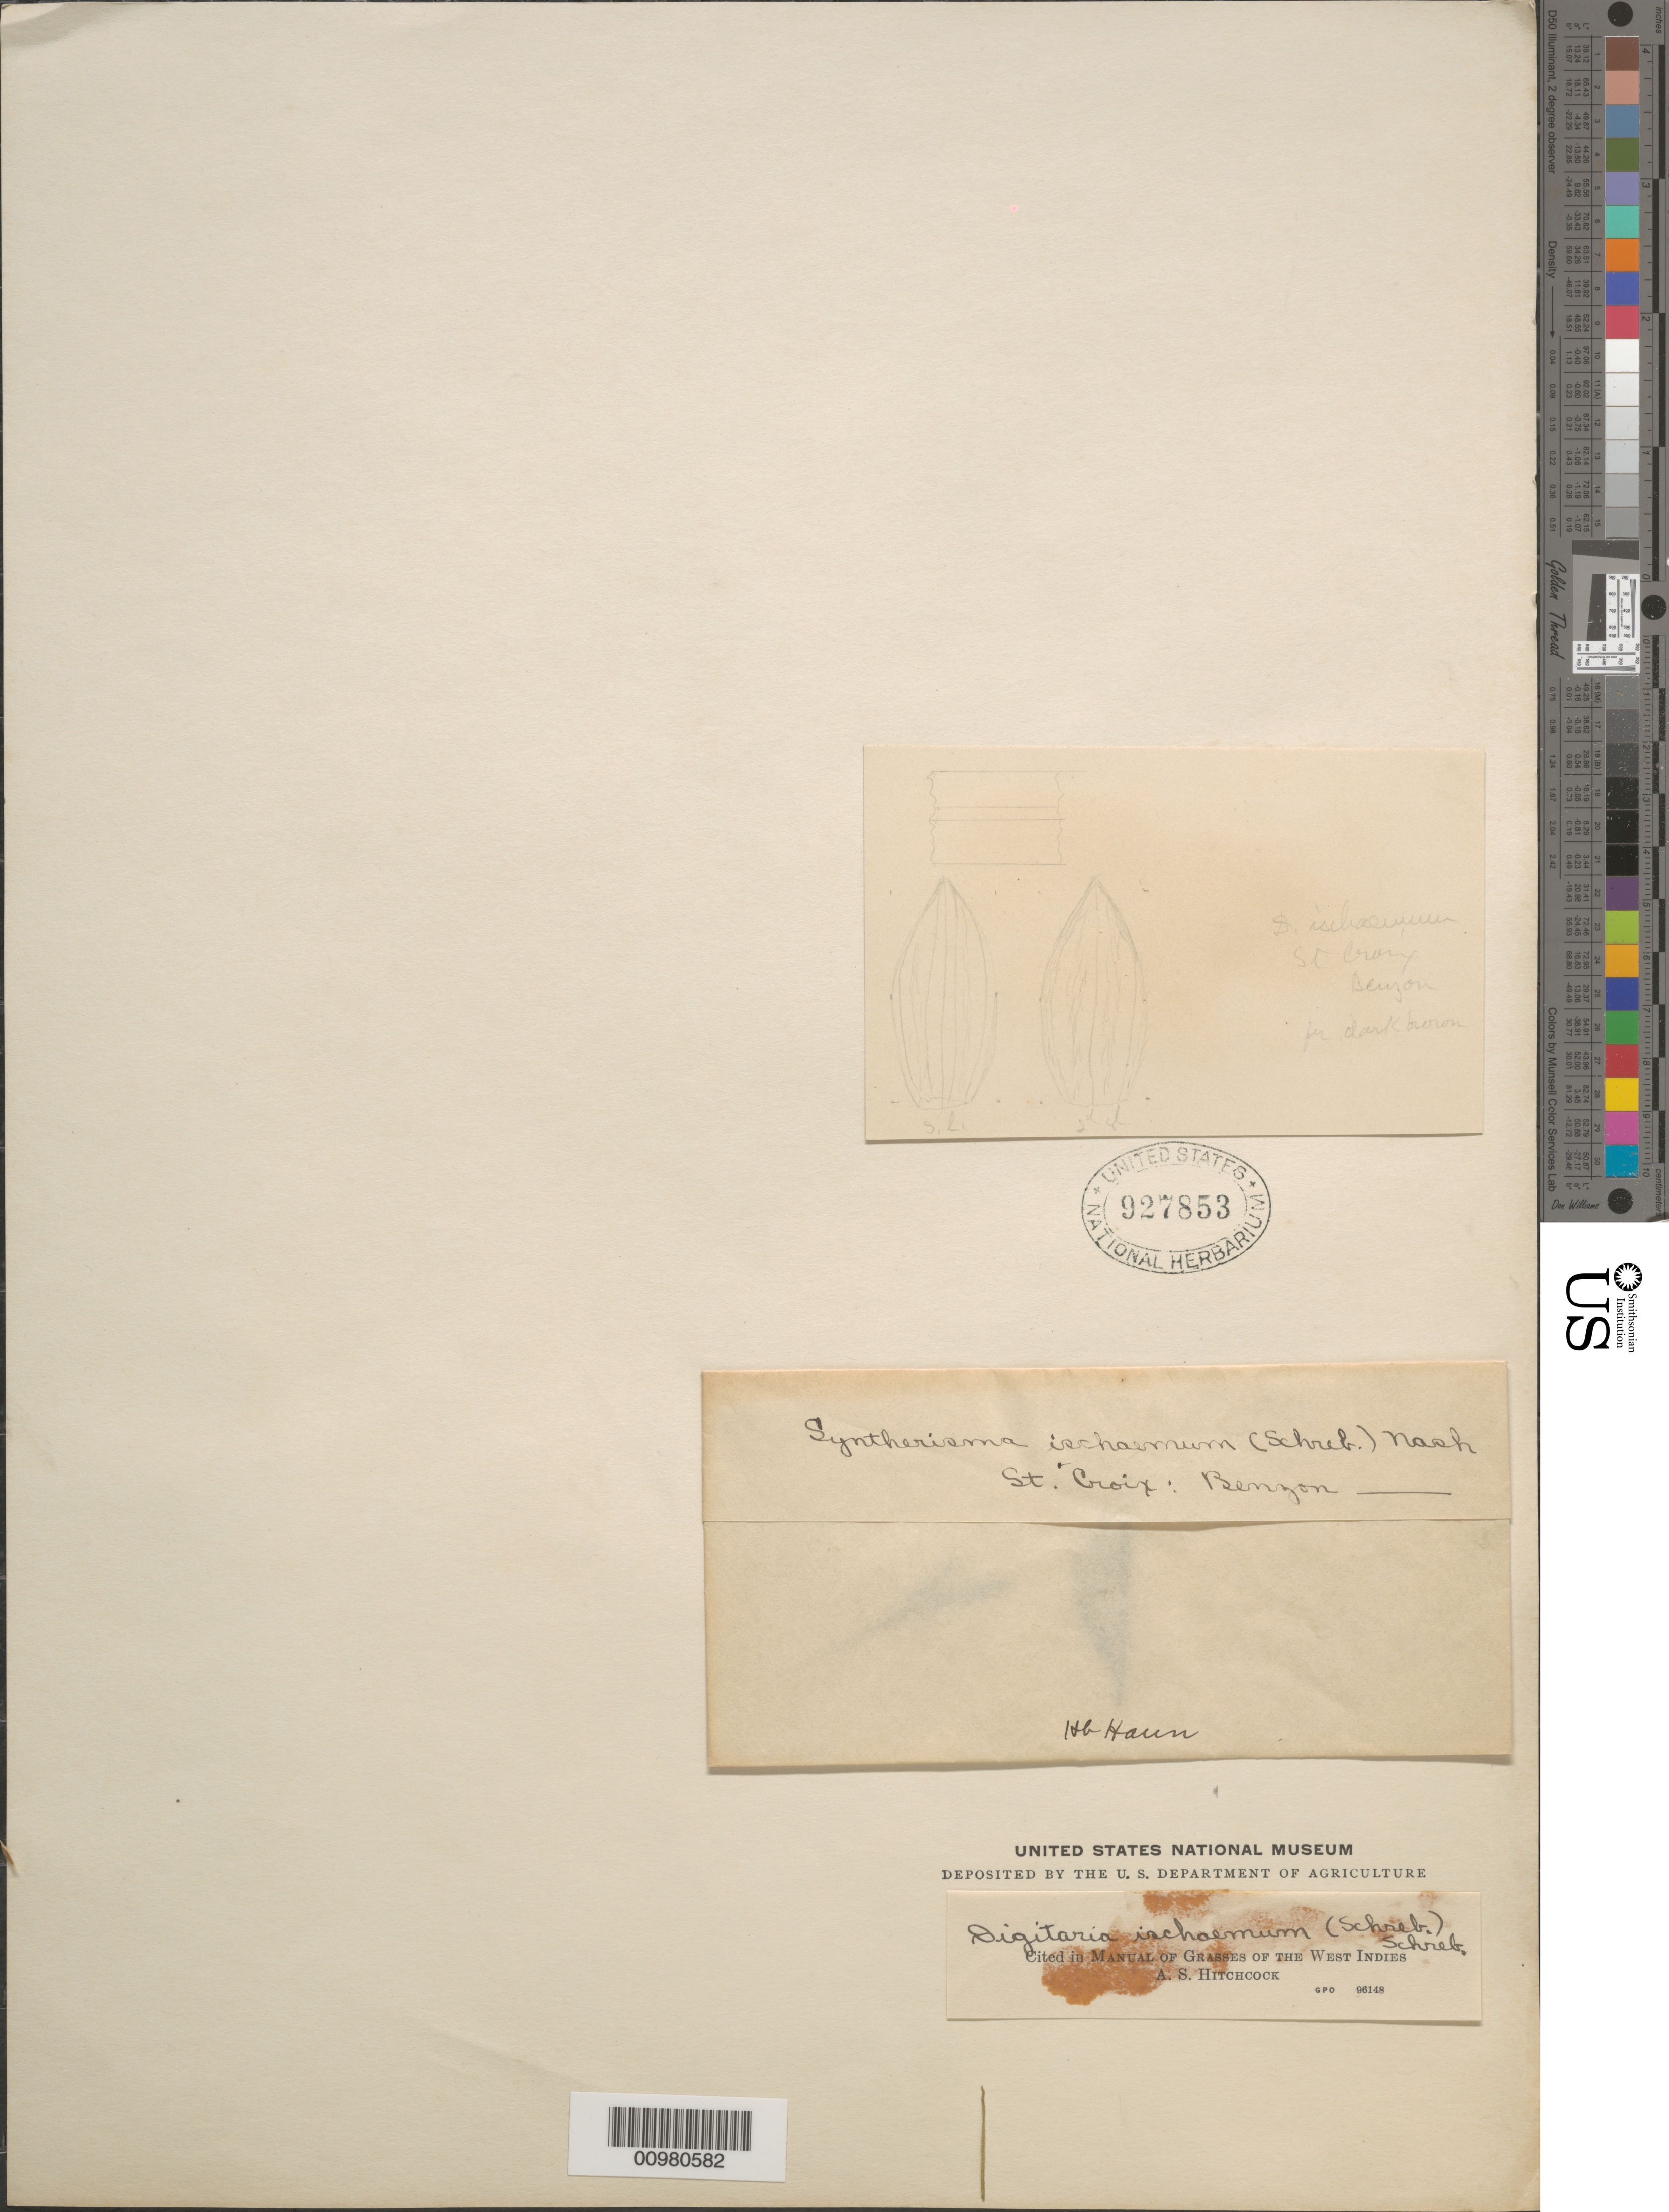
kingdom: Plantae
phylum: Tracheophyta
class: Liliopsida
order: Poales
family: Poaceae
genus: Digitaria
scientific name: Digitaria ischaemum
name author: (Schreber) Schreber ex Muhl.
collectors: -. Benzon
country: U.S. Virgin Islands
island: St. Croix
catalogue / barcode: US 927853